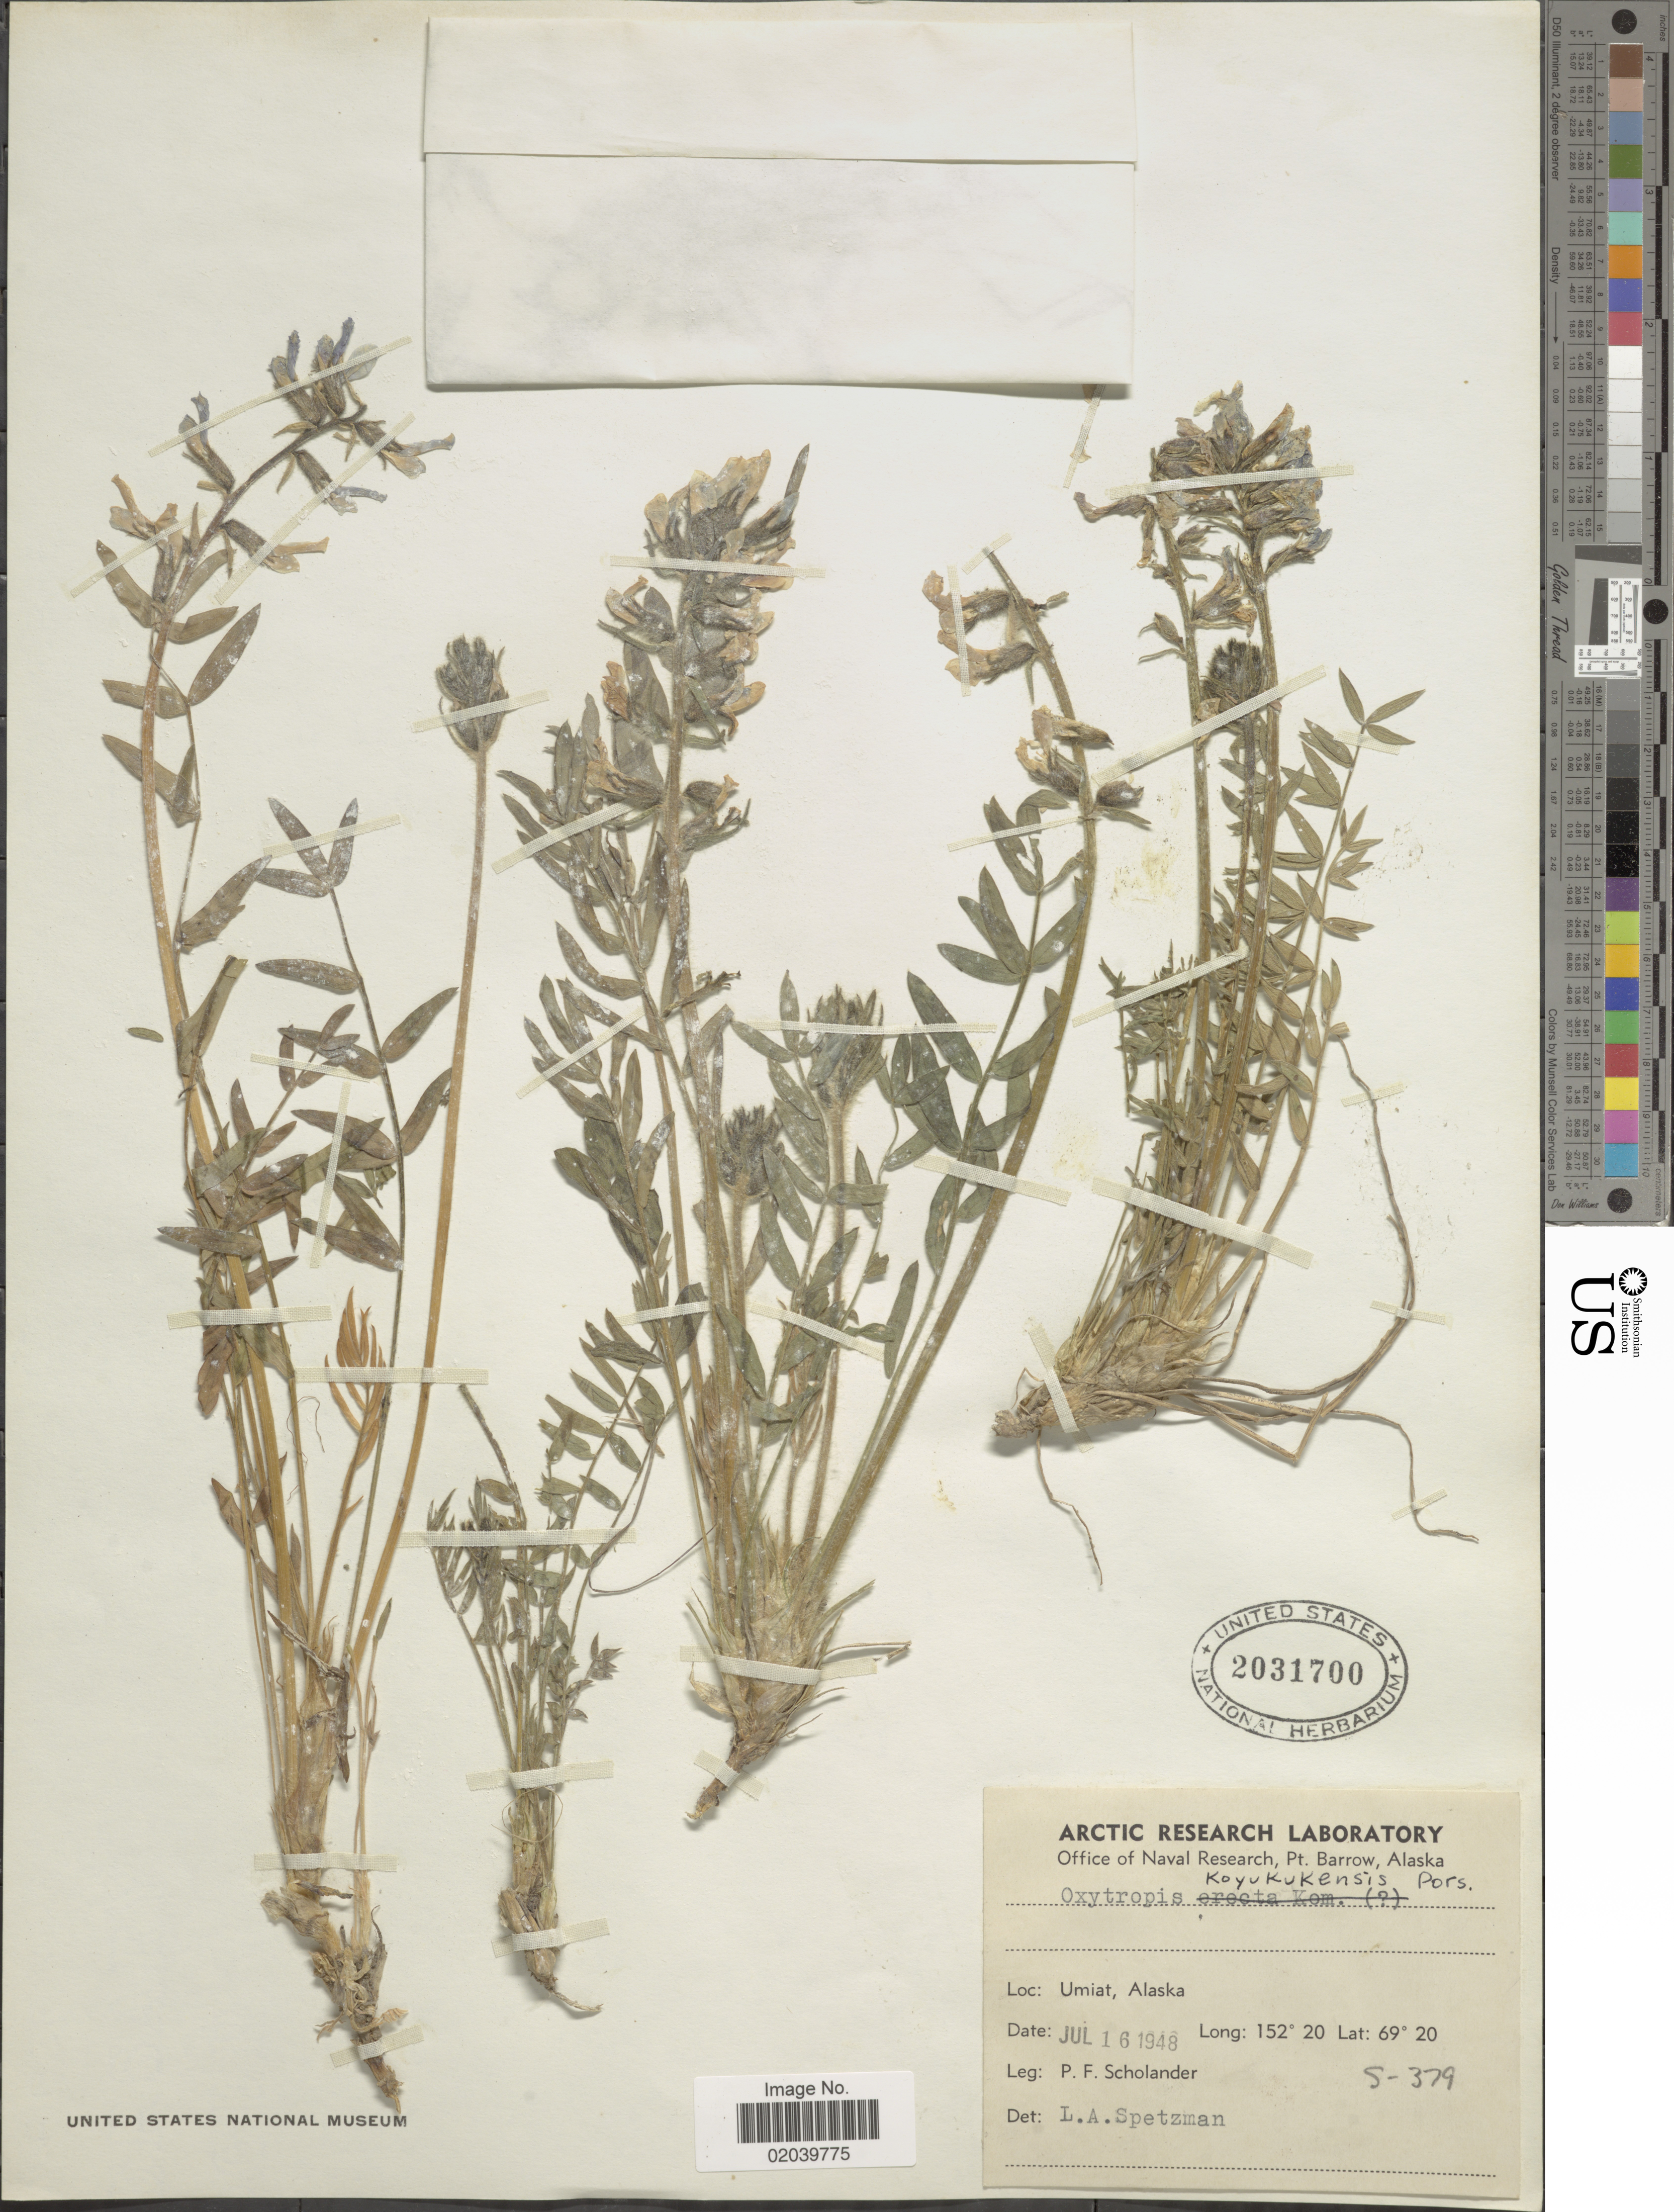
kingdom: Plantae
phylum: Tracheophyta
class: Magnoliopsida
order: Fabales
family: Fabaceae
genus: Oxytropis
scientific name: Oxytropis koyukukensis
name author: A.E. Porsild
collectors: P. Scholander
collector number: S-379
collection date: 1948-07-16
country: United States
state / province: Alaska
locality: Umiat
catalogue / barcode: US 2031700